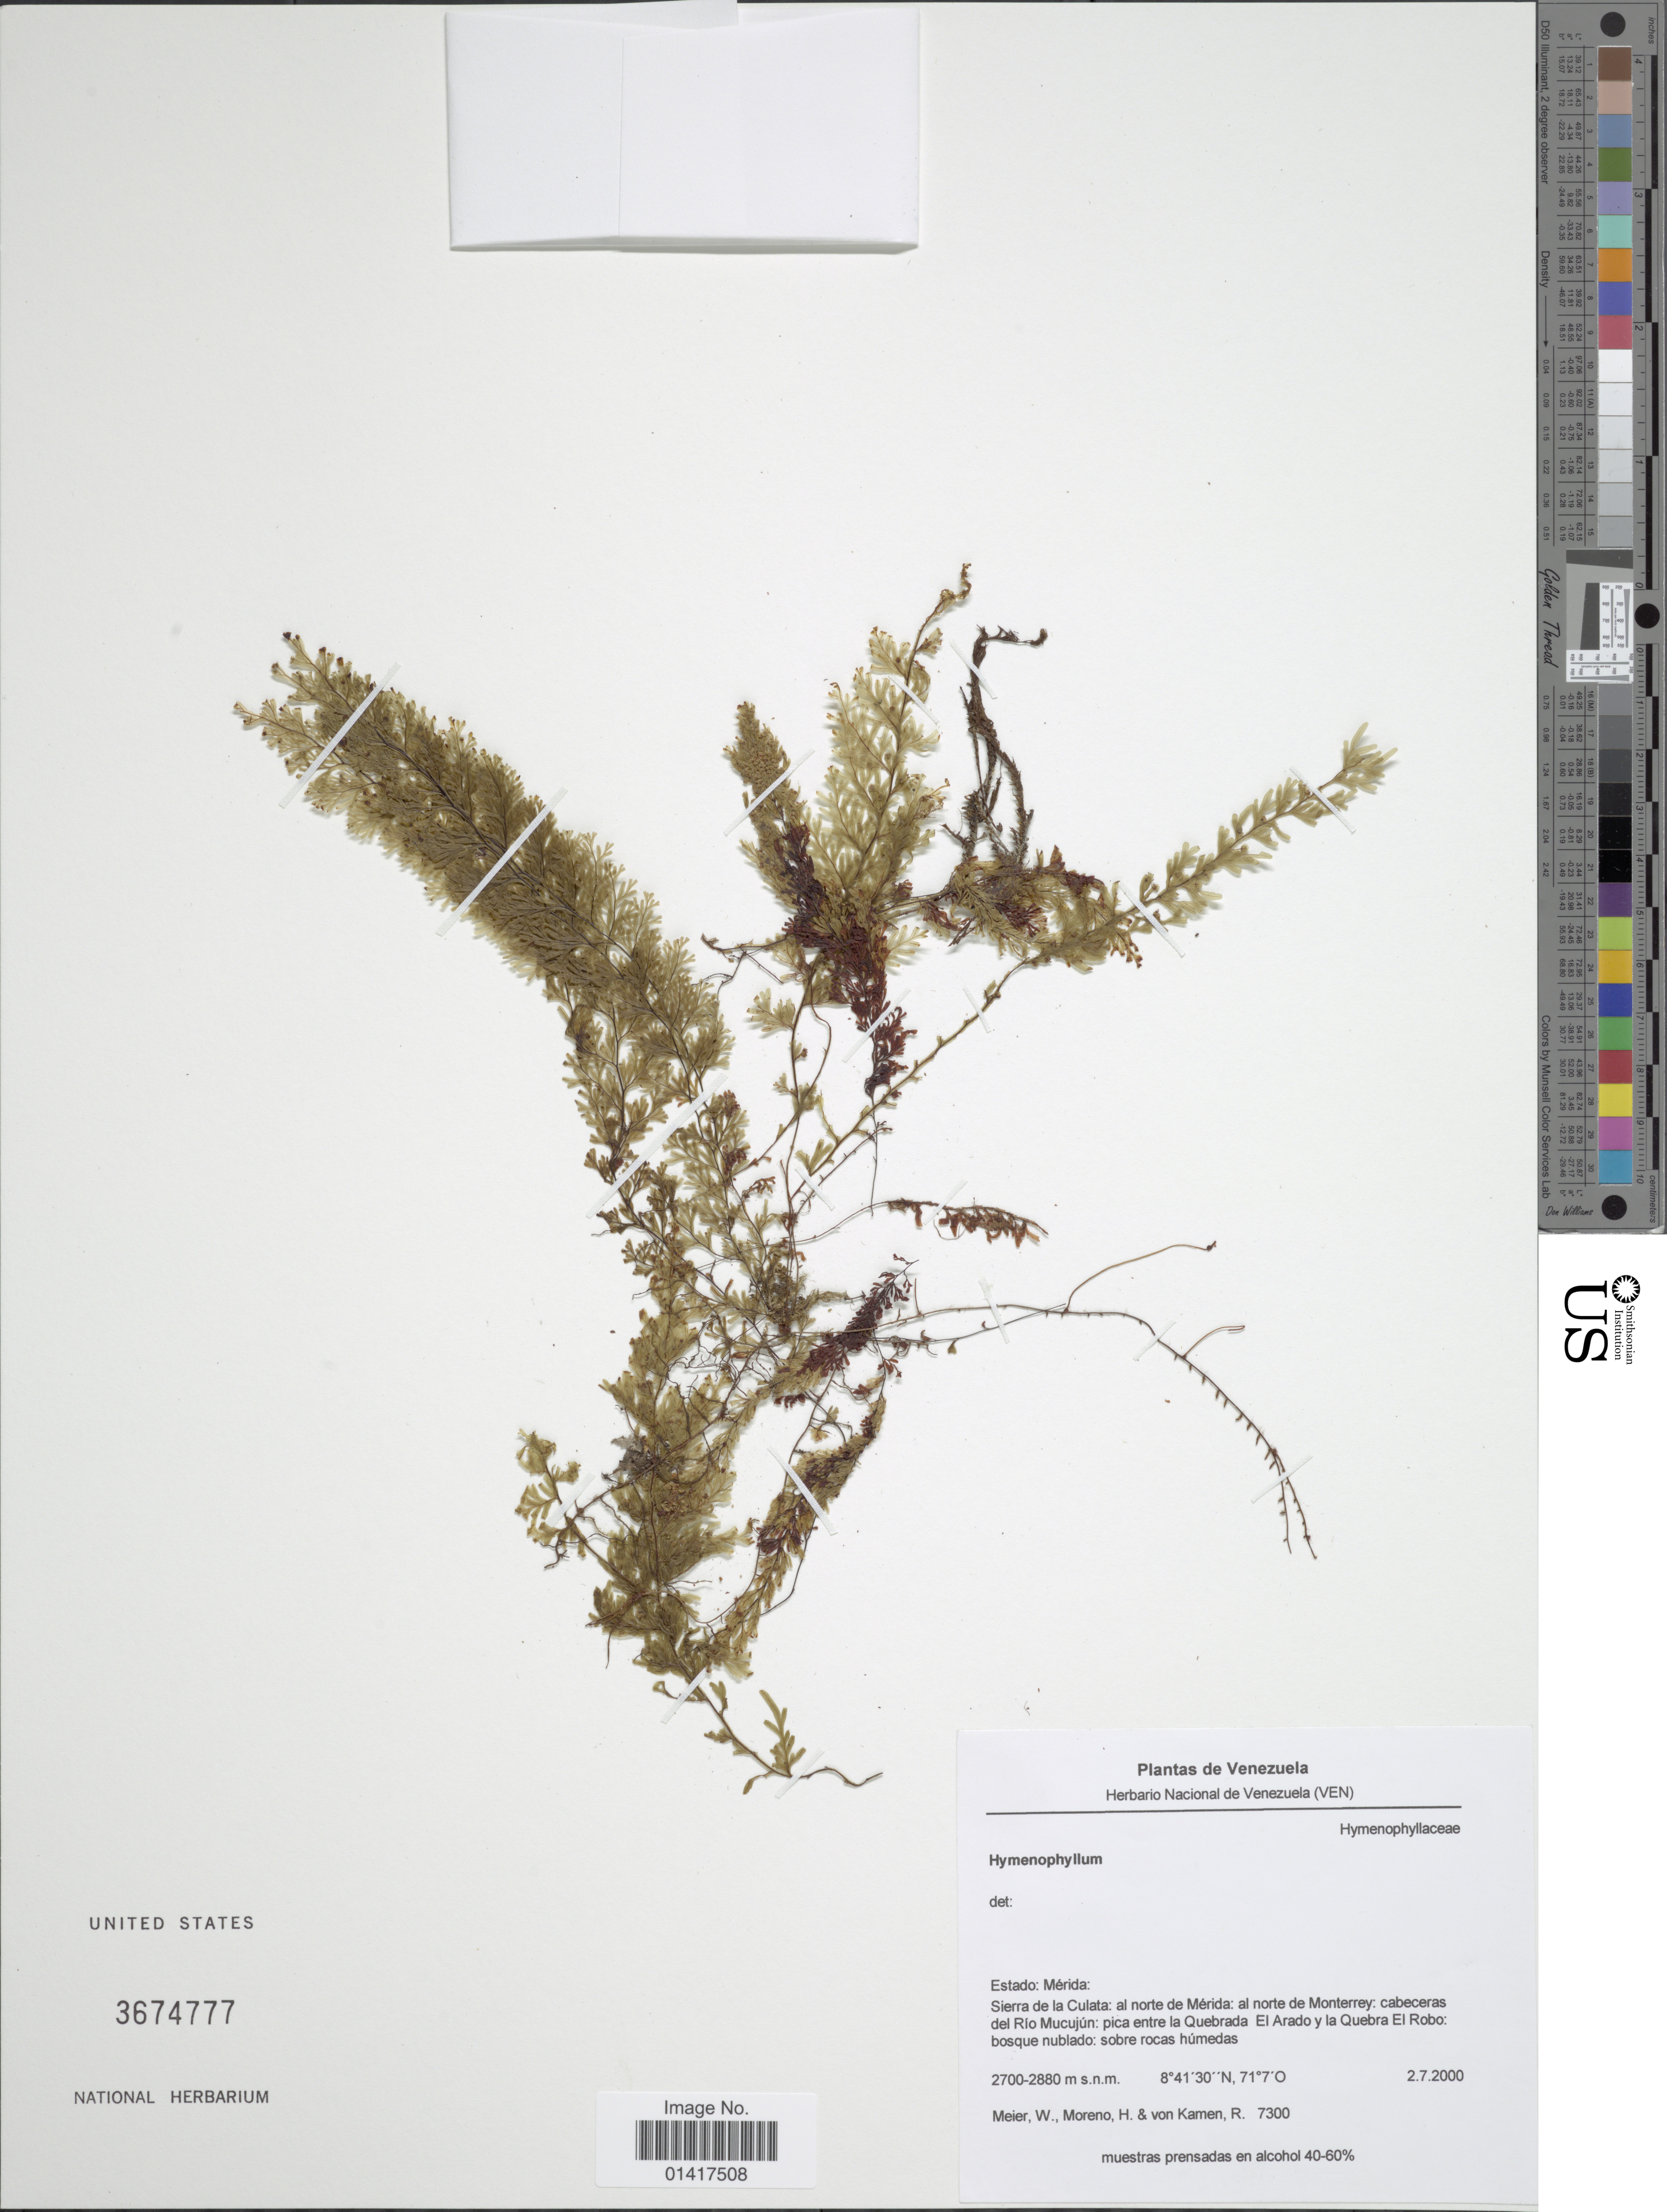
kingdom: Plantae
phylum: Tracheophyta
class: Polypodiopsida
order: Hymenophyllales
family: Hymenophyllaceae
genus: Hymenophyllum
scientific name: Hymenophyllum sp.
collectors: W. Meier, H. Moreno & R. von Kamen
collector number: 7300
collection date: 2000-07-02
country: Venezuela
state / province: Mérida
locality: Sierra de la Culata: al norte de Merida: al norte de Monterrey: cabeceras del Rio Mucujun: pica entre la Quebrada El Arado y la Quebra El Robo: bosque Nublado: sobre rocas humedas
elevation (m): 2700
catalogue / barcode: US 3674777